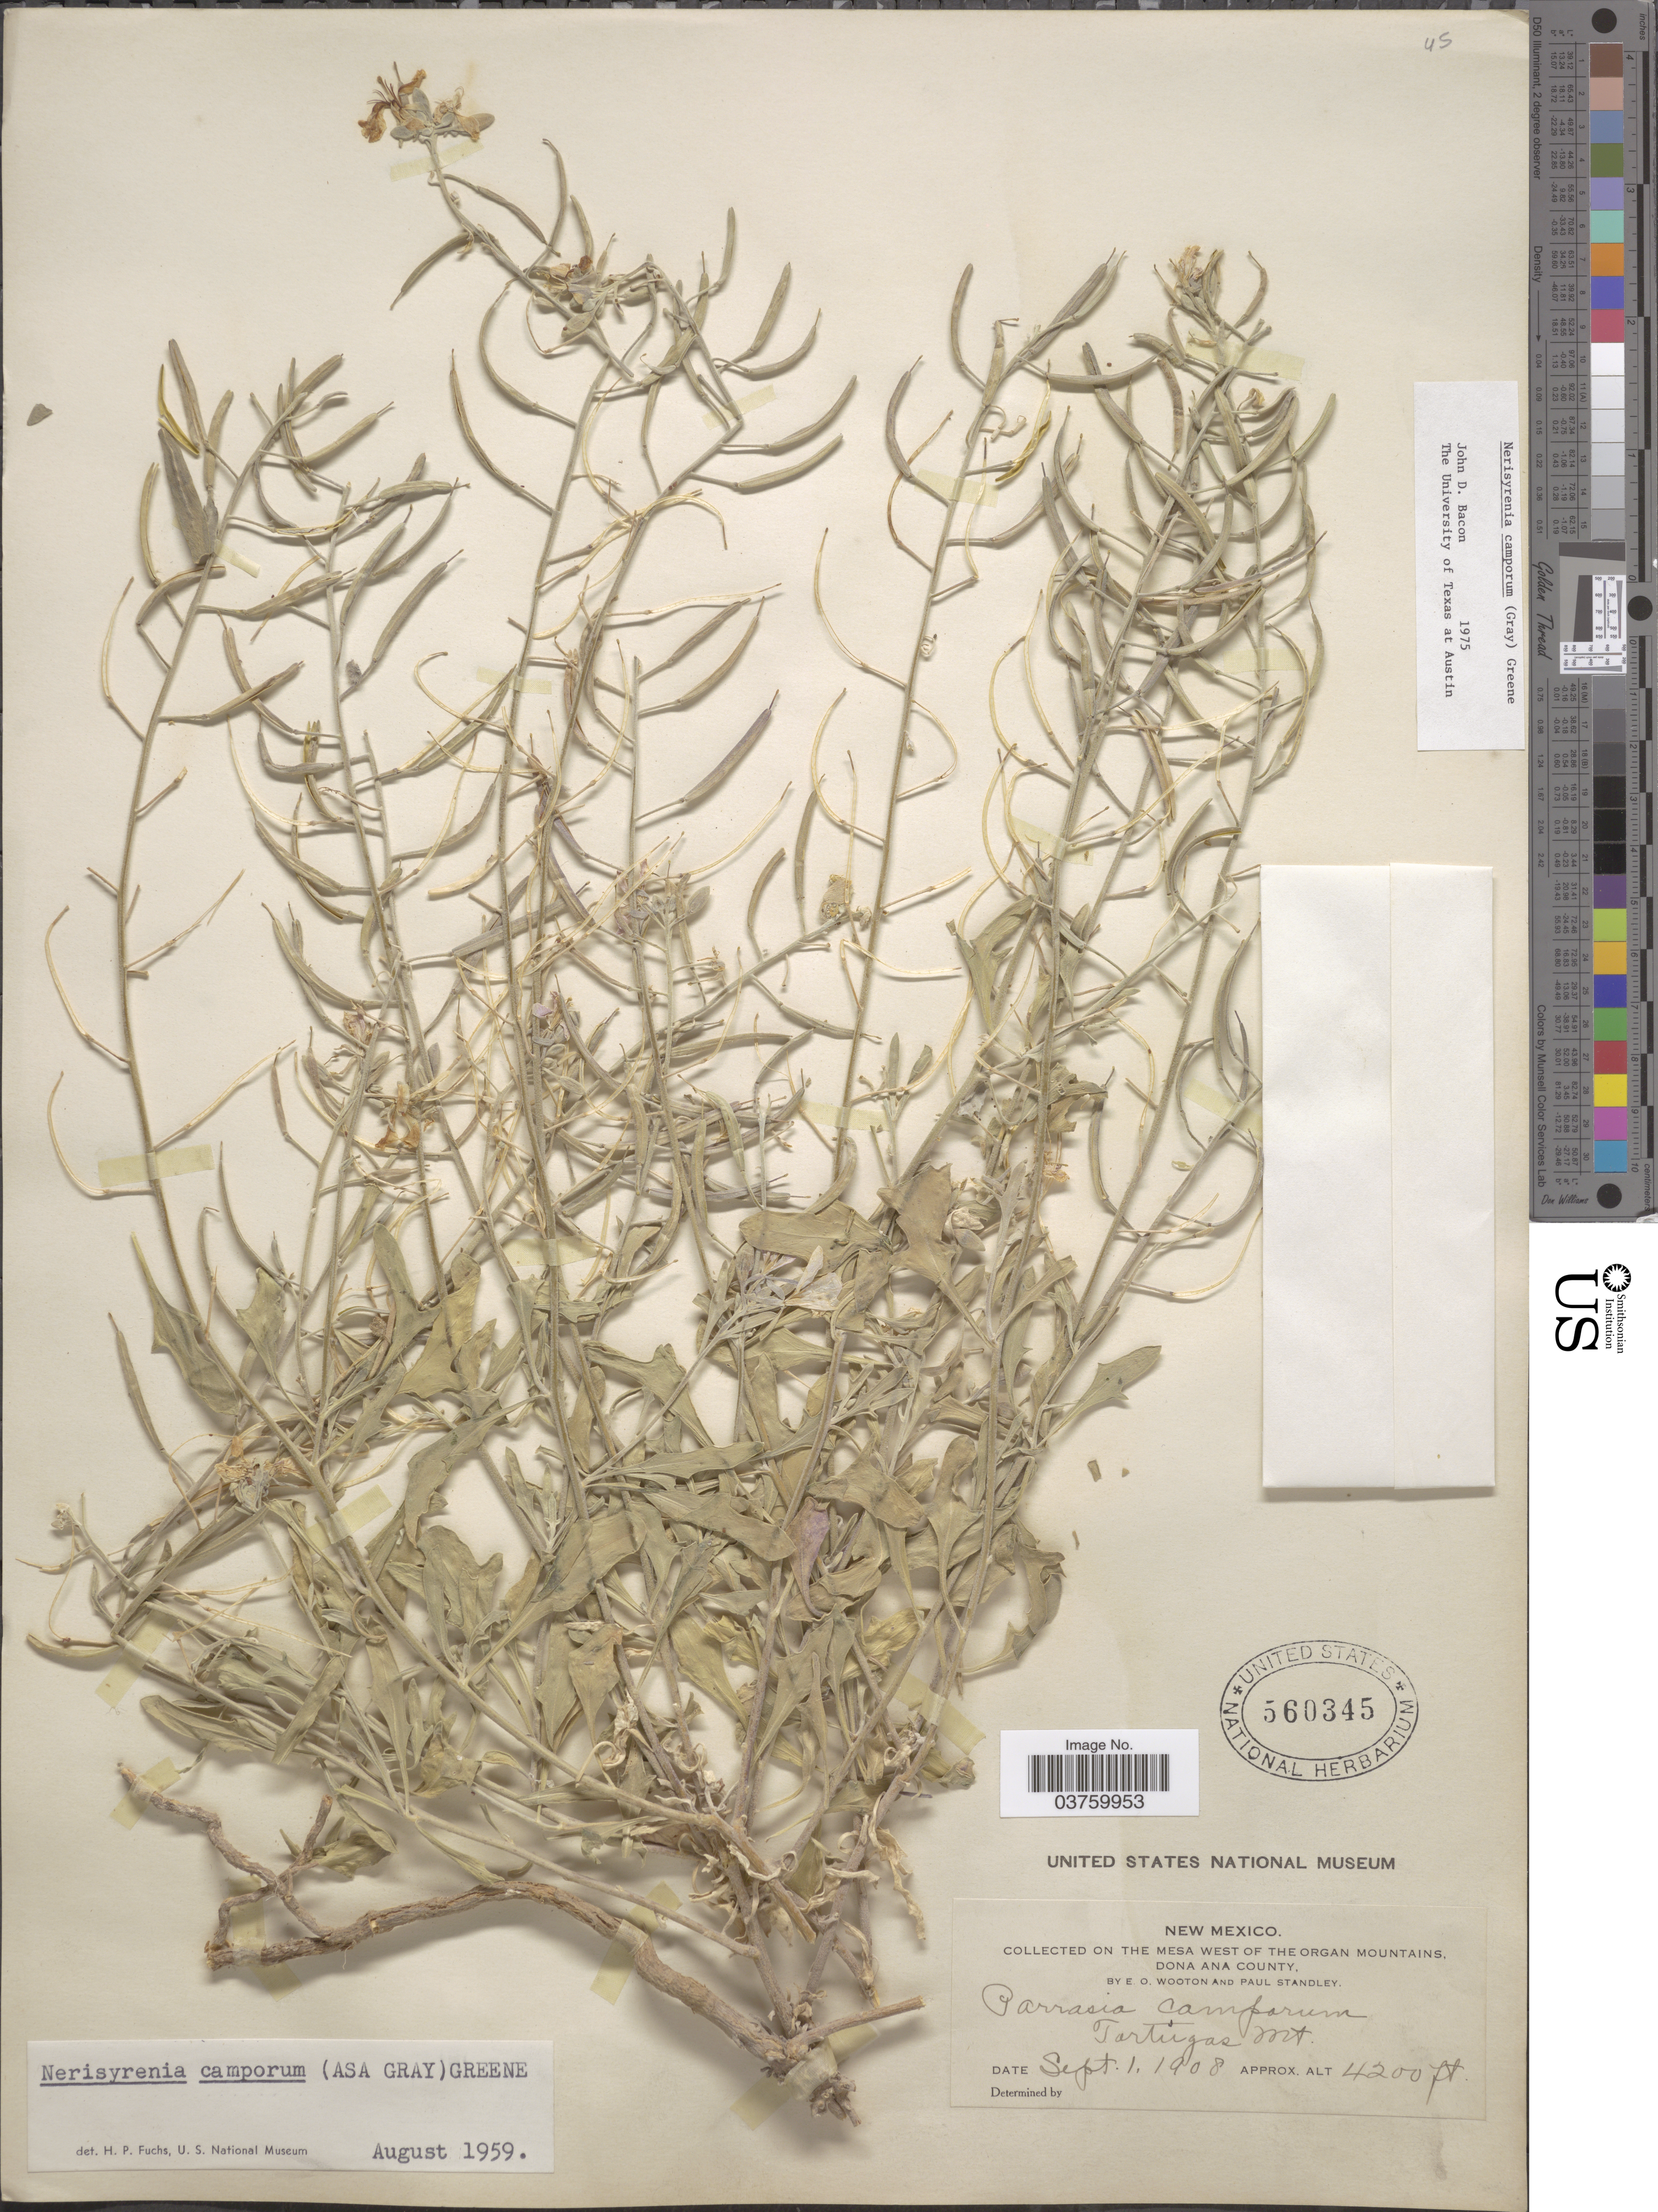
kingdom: Plantae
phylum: Tracheophyta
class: Magnoliopsida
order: Brassicales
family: Brassicaceae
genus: Nerisyrenia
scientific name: Nerisyrenia camporum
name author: (A. Gray) Greene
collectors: E. O. Wooton & P. C. Standley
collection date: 1908-09-01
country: United States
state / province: New Mexico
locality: On the Mesa west of the Organ Mountains, Dona Ana County. Tortugas Mt.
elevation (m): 1280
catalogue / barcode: US 560345